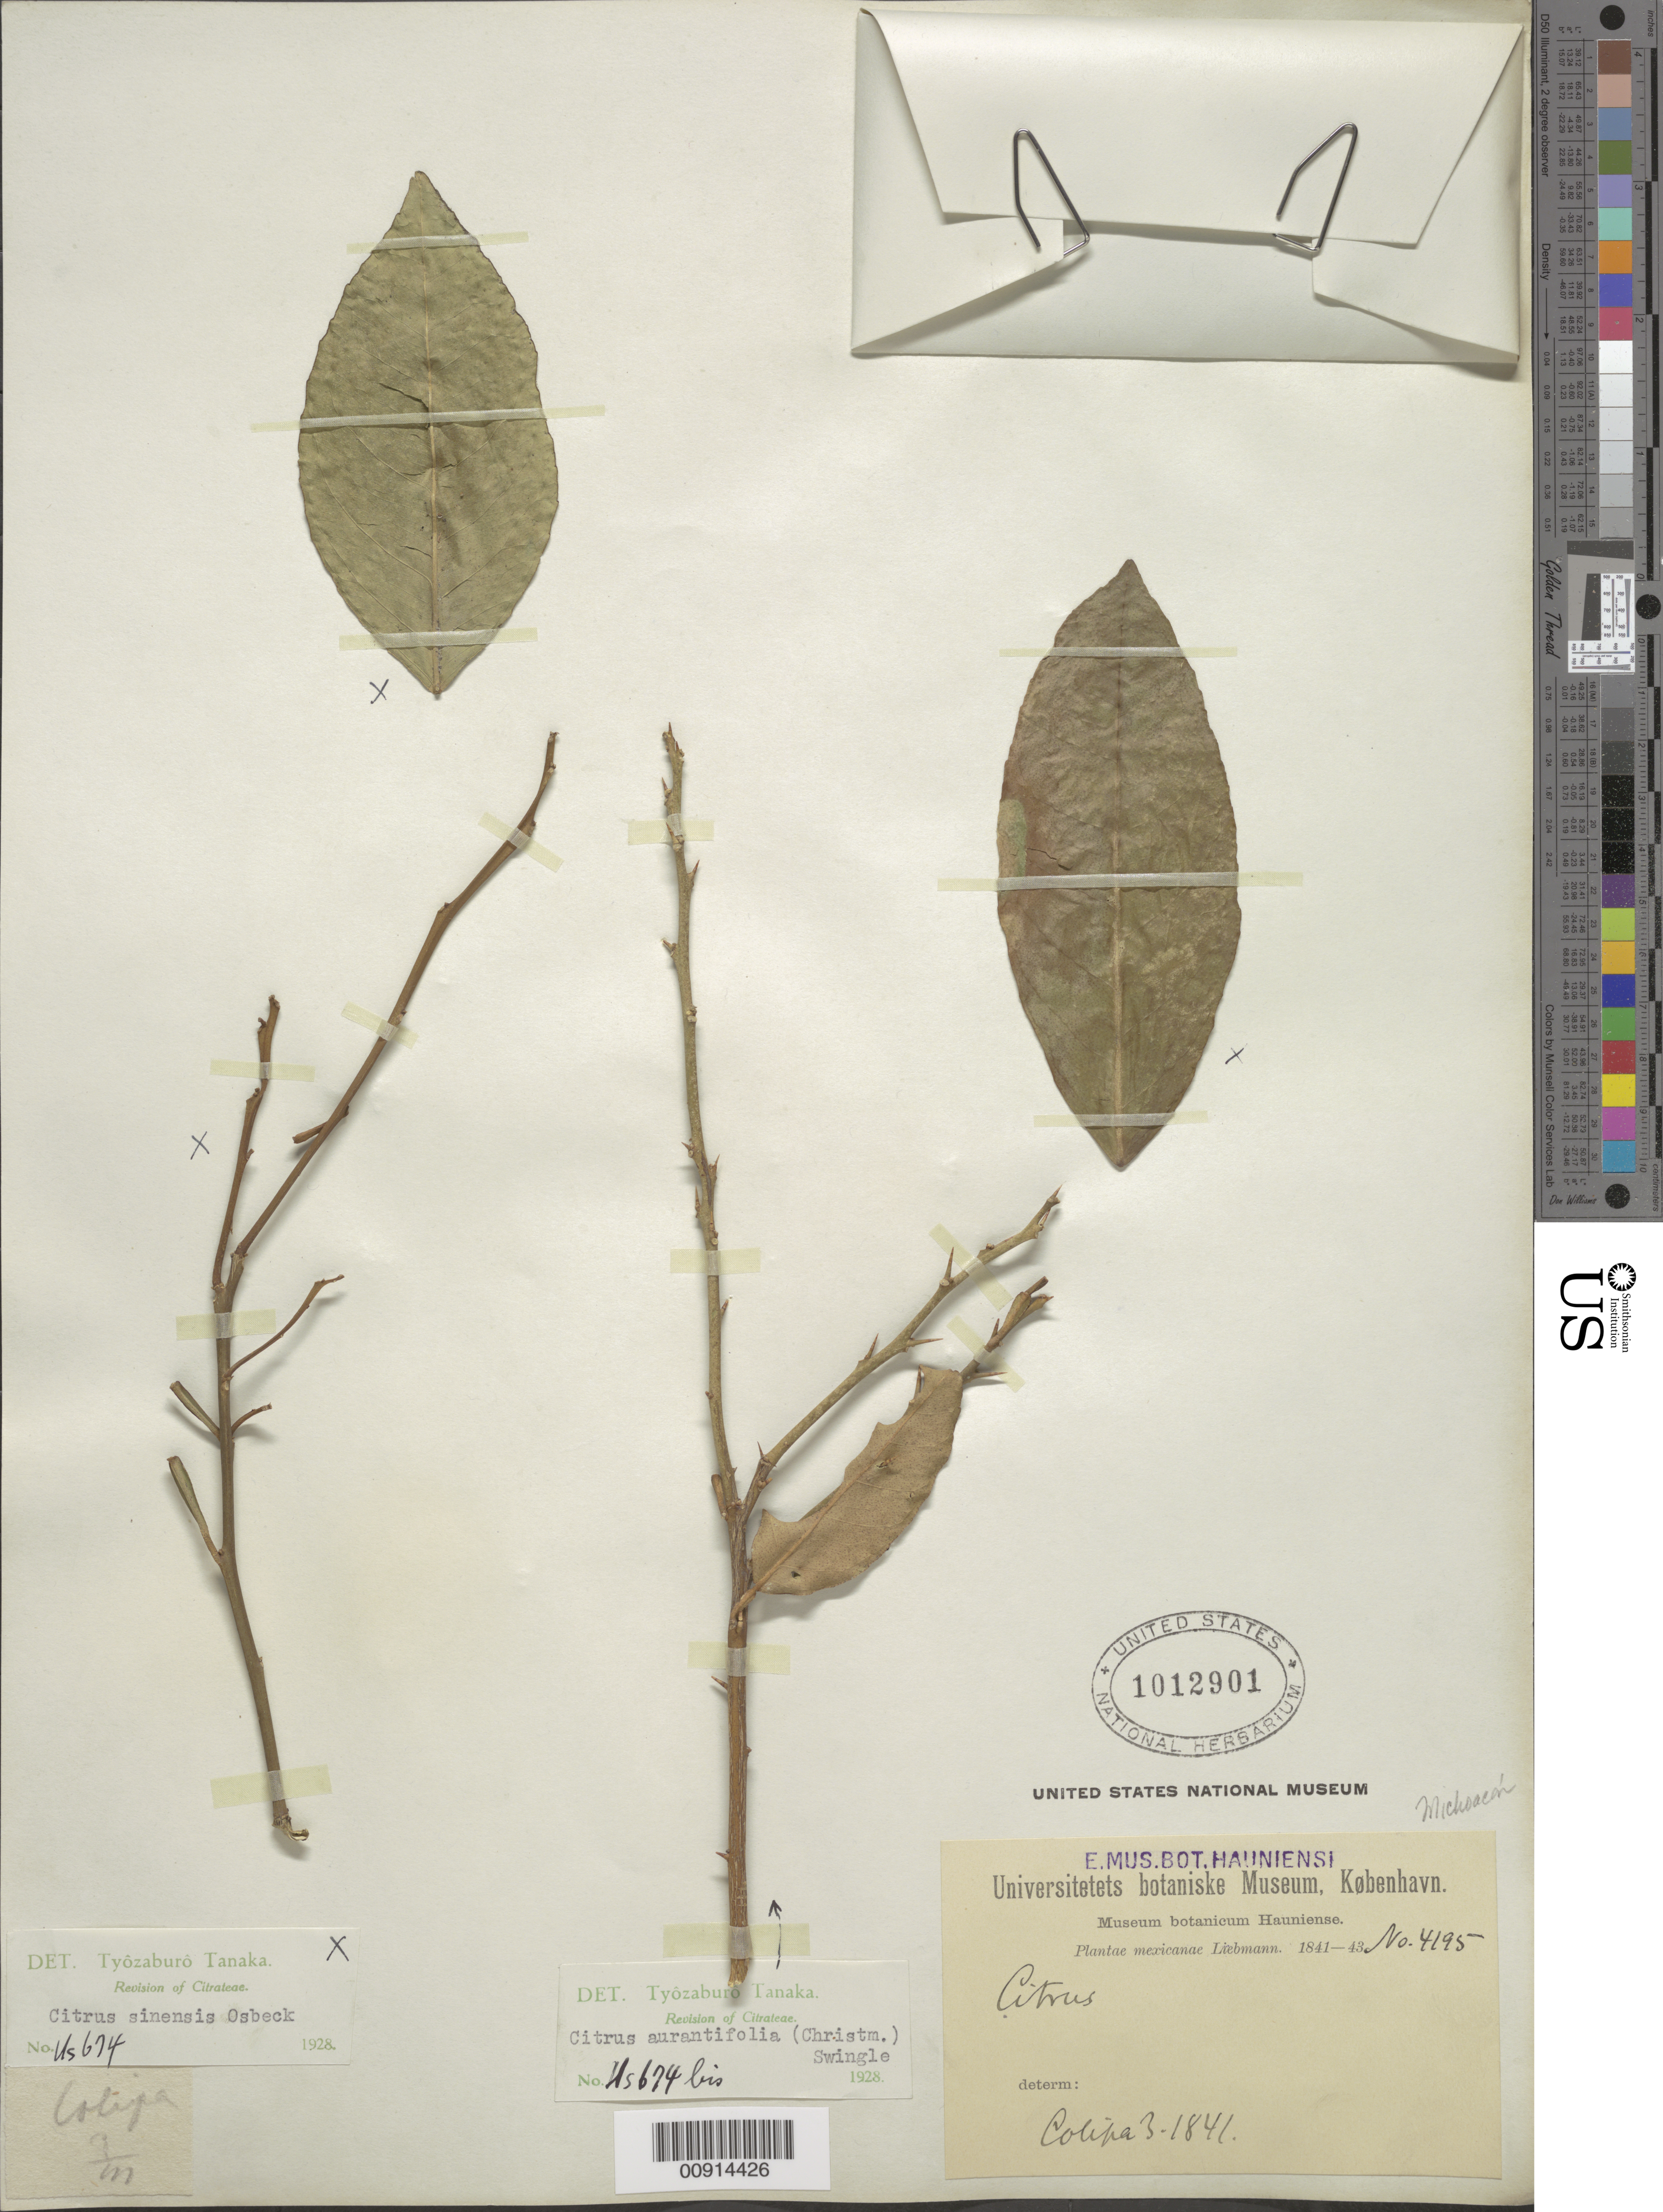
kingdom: Plantae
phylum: Tracheophyta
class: Magnoliopsida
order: Sapindales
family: Rutaceae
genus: Citrus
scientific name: Citrus x aurantifolia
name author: (Christm.) Swingle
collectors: F. M. Liebmann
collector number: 4195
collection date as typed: Mar 1841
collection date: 1841-03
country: Mexico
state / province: Michoacán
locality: Cotija.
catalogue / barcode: US 1012901